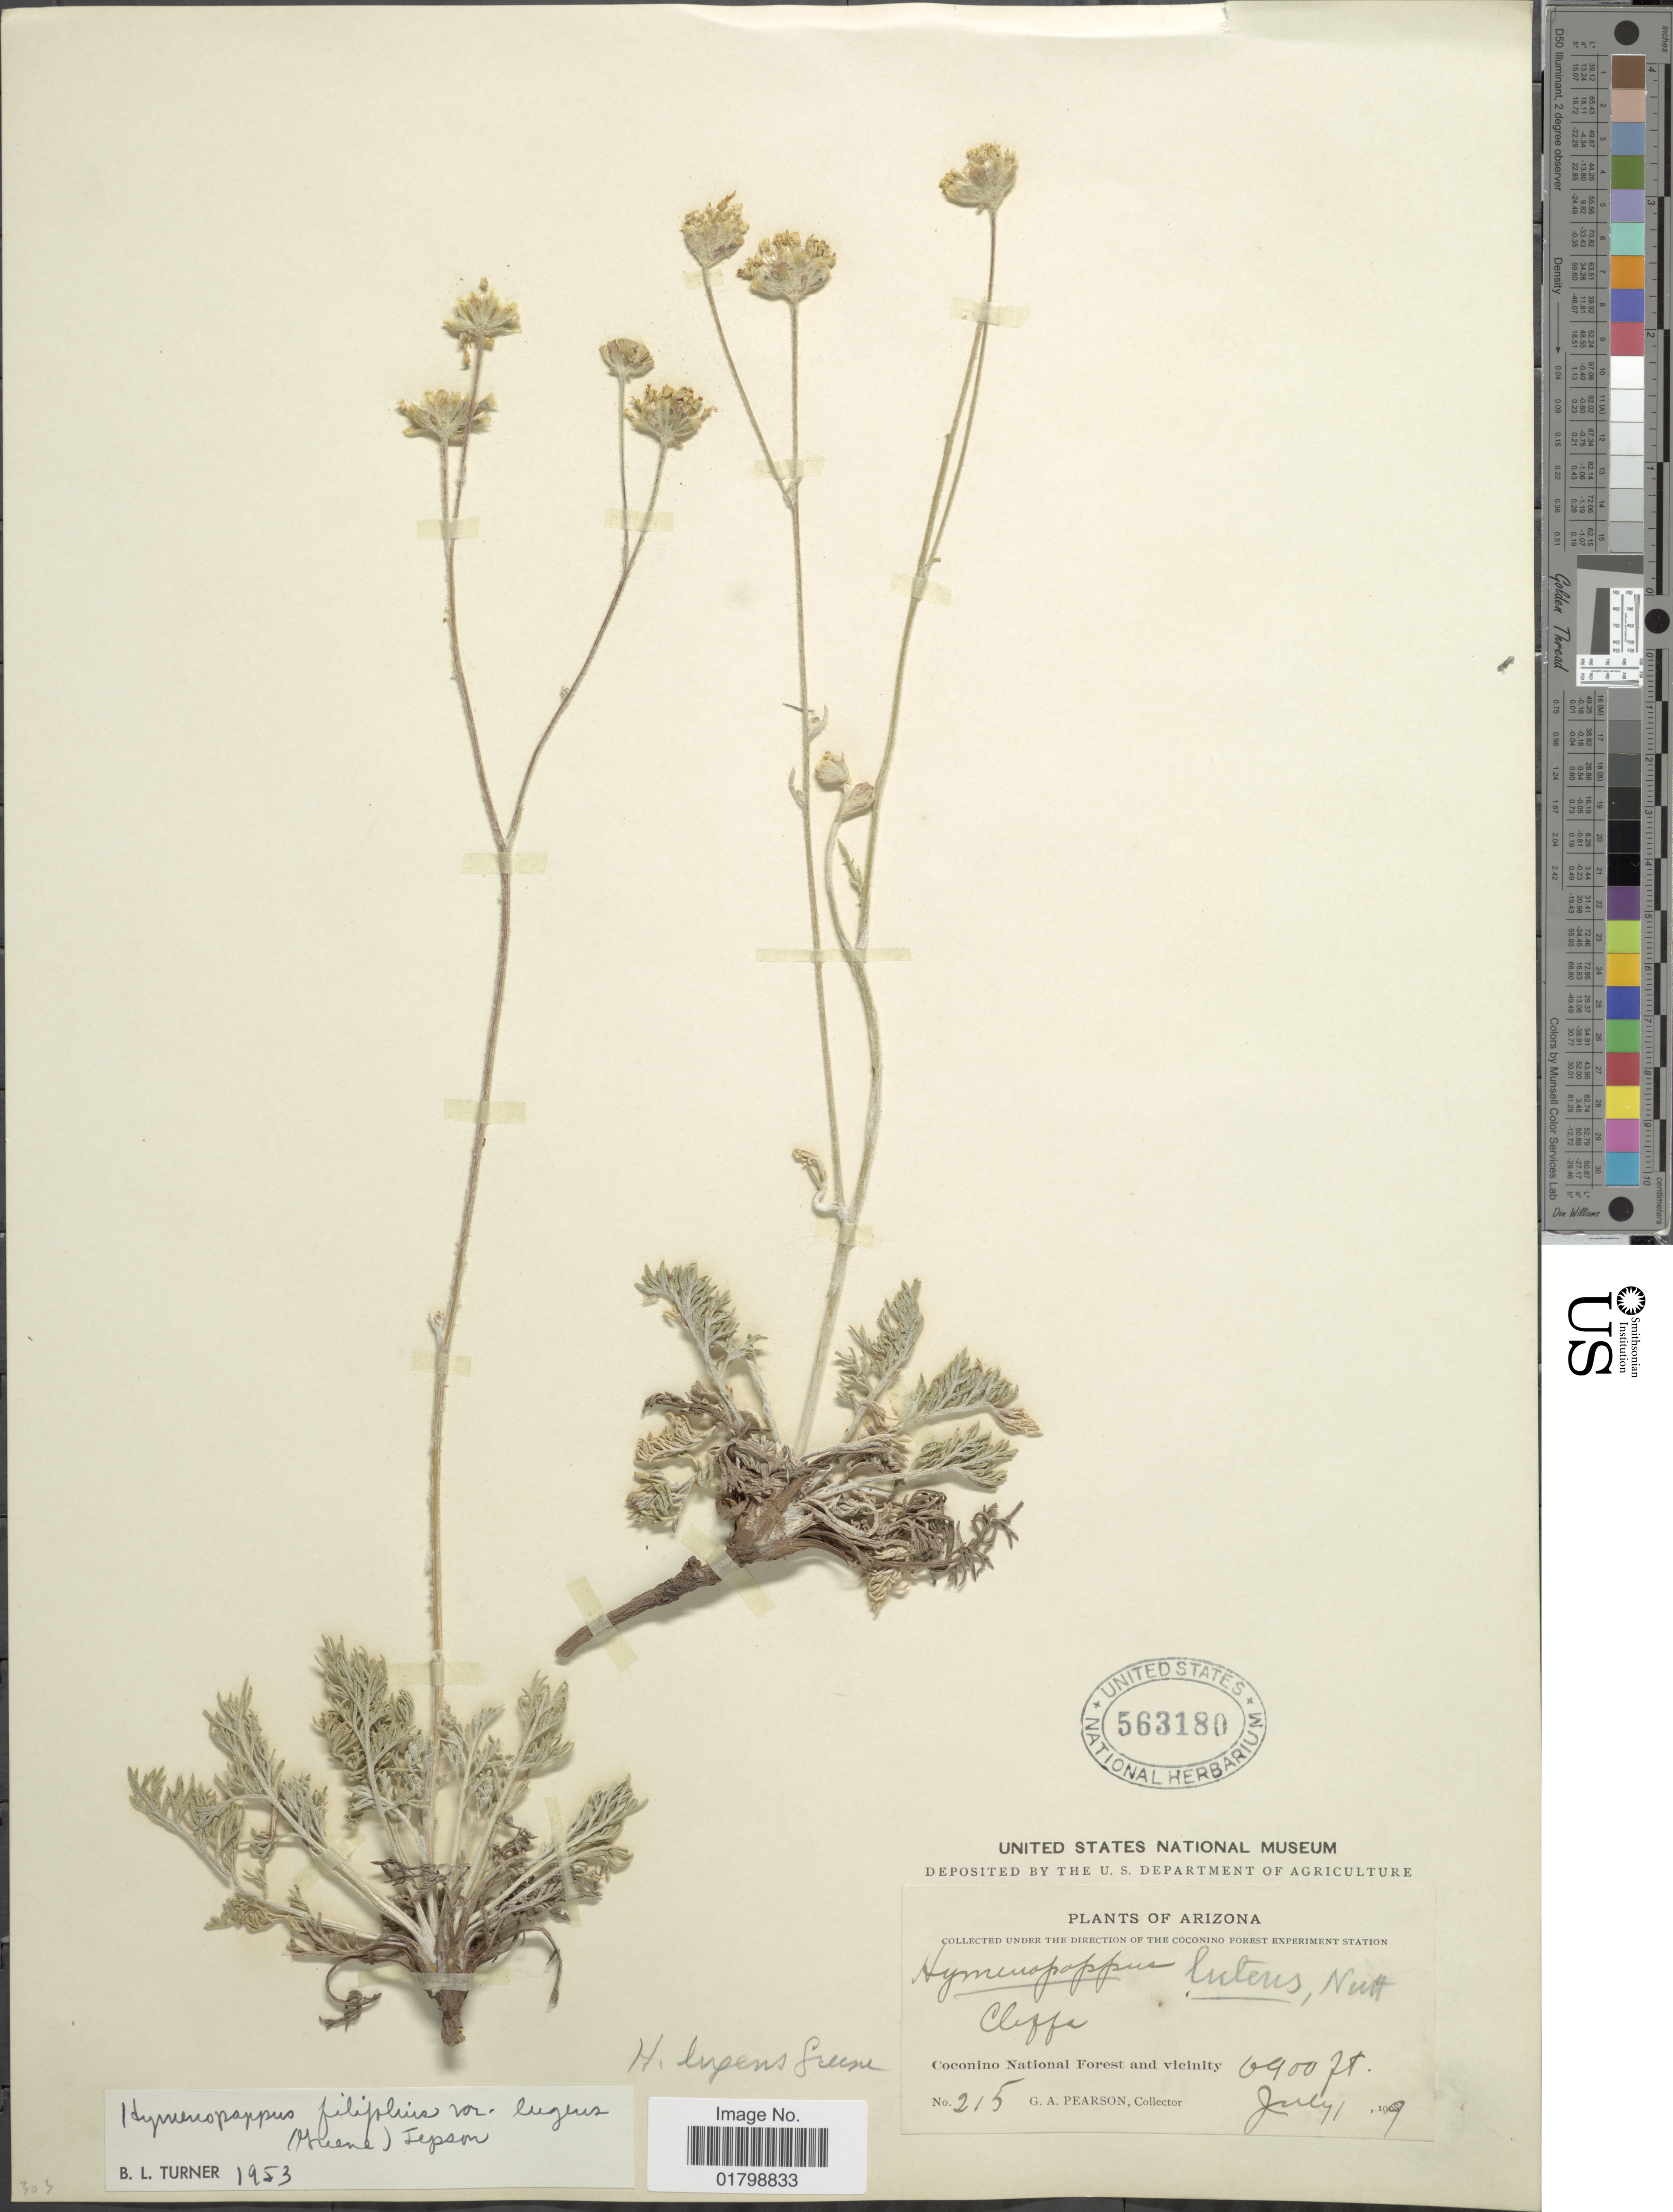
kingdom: Plantae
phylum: Tracheophyta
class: Magnoliopsida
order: Asterales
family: Asteraceae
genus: Hymenopappus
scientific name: Hymenopappus filifolius var. lugens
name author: (Greene) Jeps.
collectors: G. A. Pearson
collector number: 215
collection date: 1909-07-01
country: United States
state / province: Arizona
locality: Coconino National Forest and vicinity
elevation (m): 2103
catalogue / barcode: US 563180